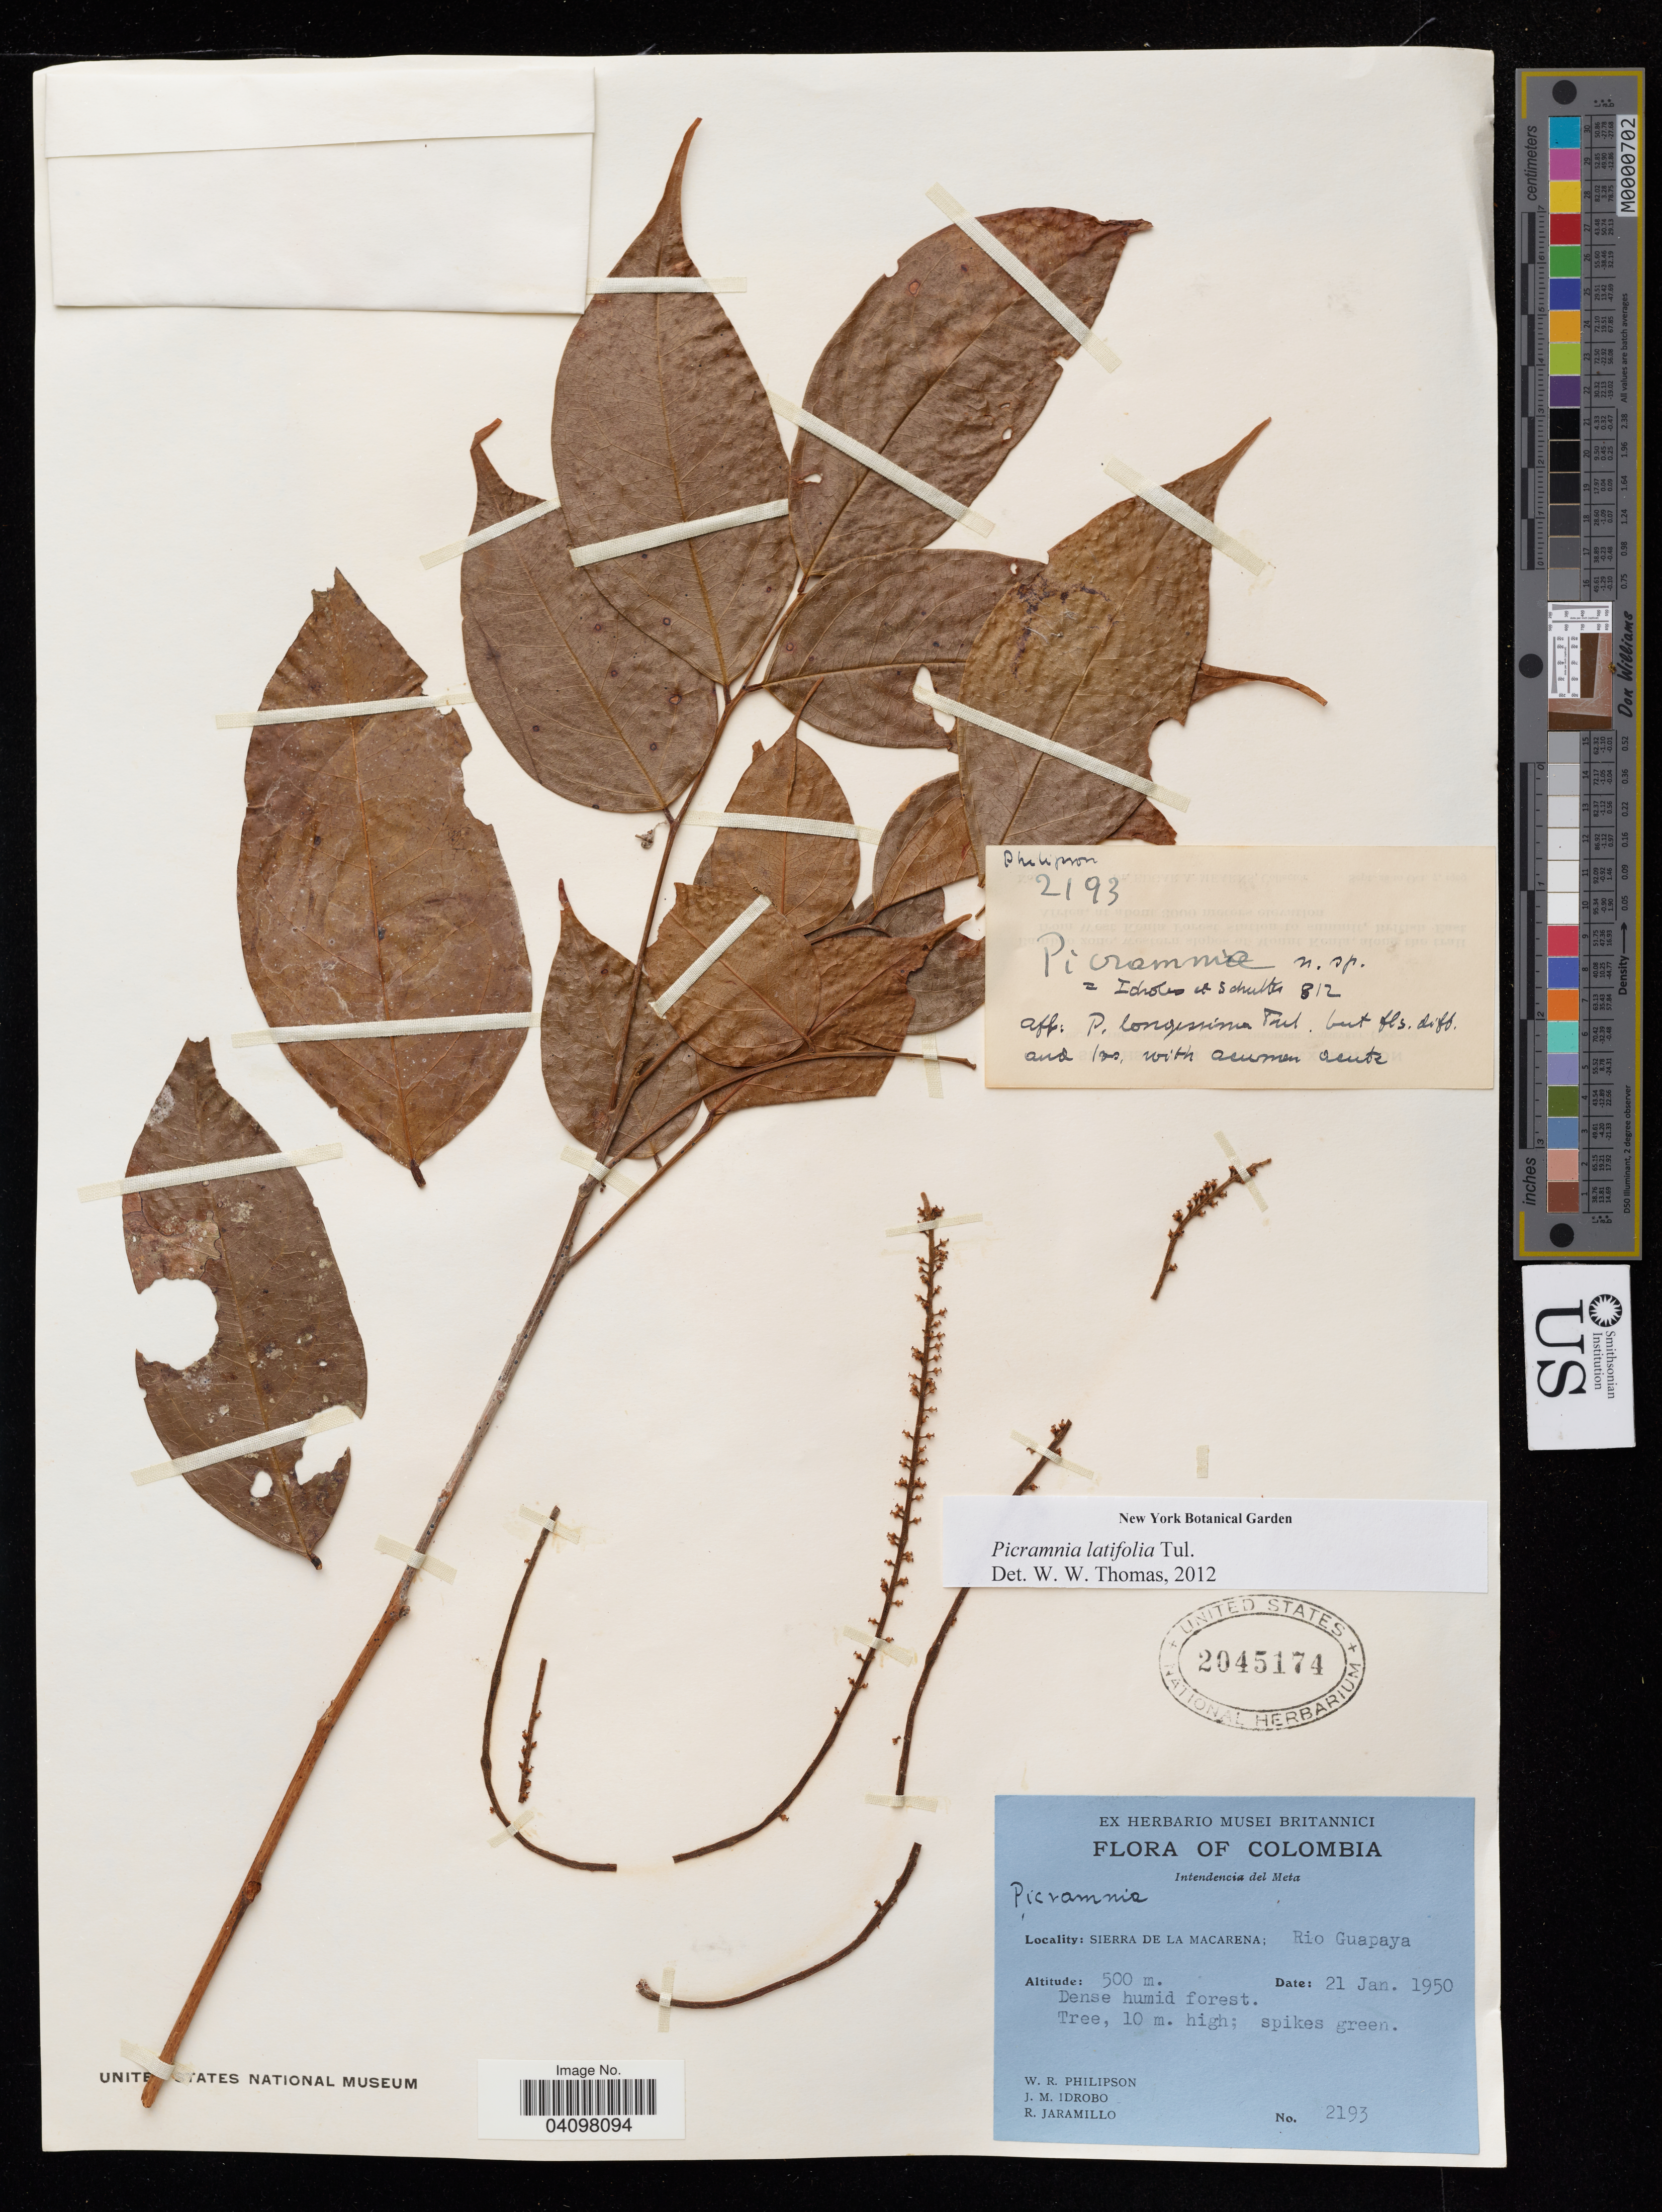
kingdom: Plantae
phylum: Tracheophyta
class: Magnoliopsida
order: Picramniales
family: Picramniaceae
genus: Picramnia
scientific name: Picramnia latifolia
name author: Tul.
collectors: W. R. Philipson, J. Idrobo & R. Jaramillo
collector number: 2193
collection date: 1950-01-21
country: Colombia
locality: Sierra de La Macarena, Rio Guapaya.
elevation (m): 500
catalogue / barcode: US 2045174